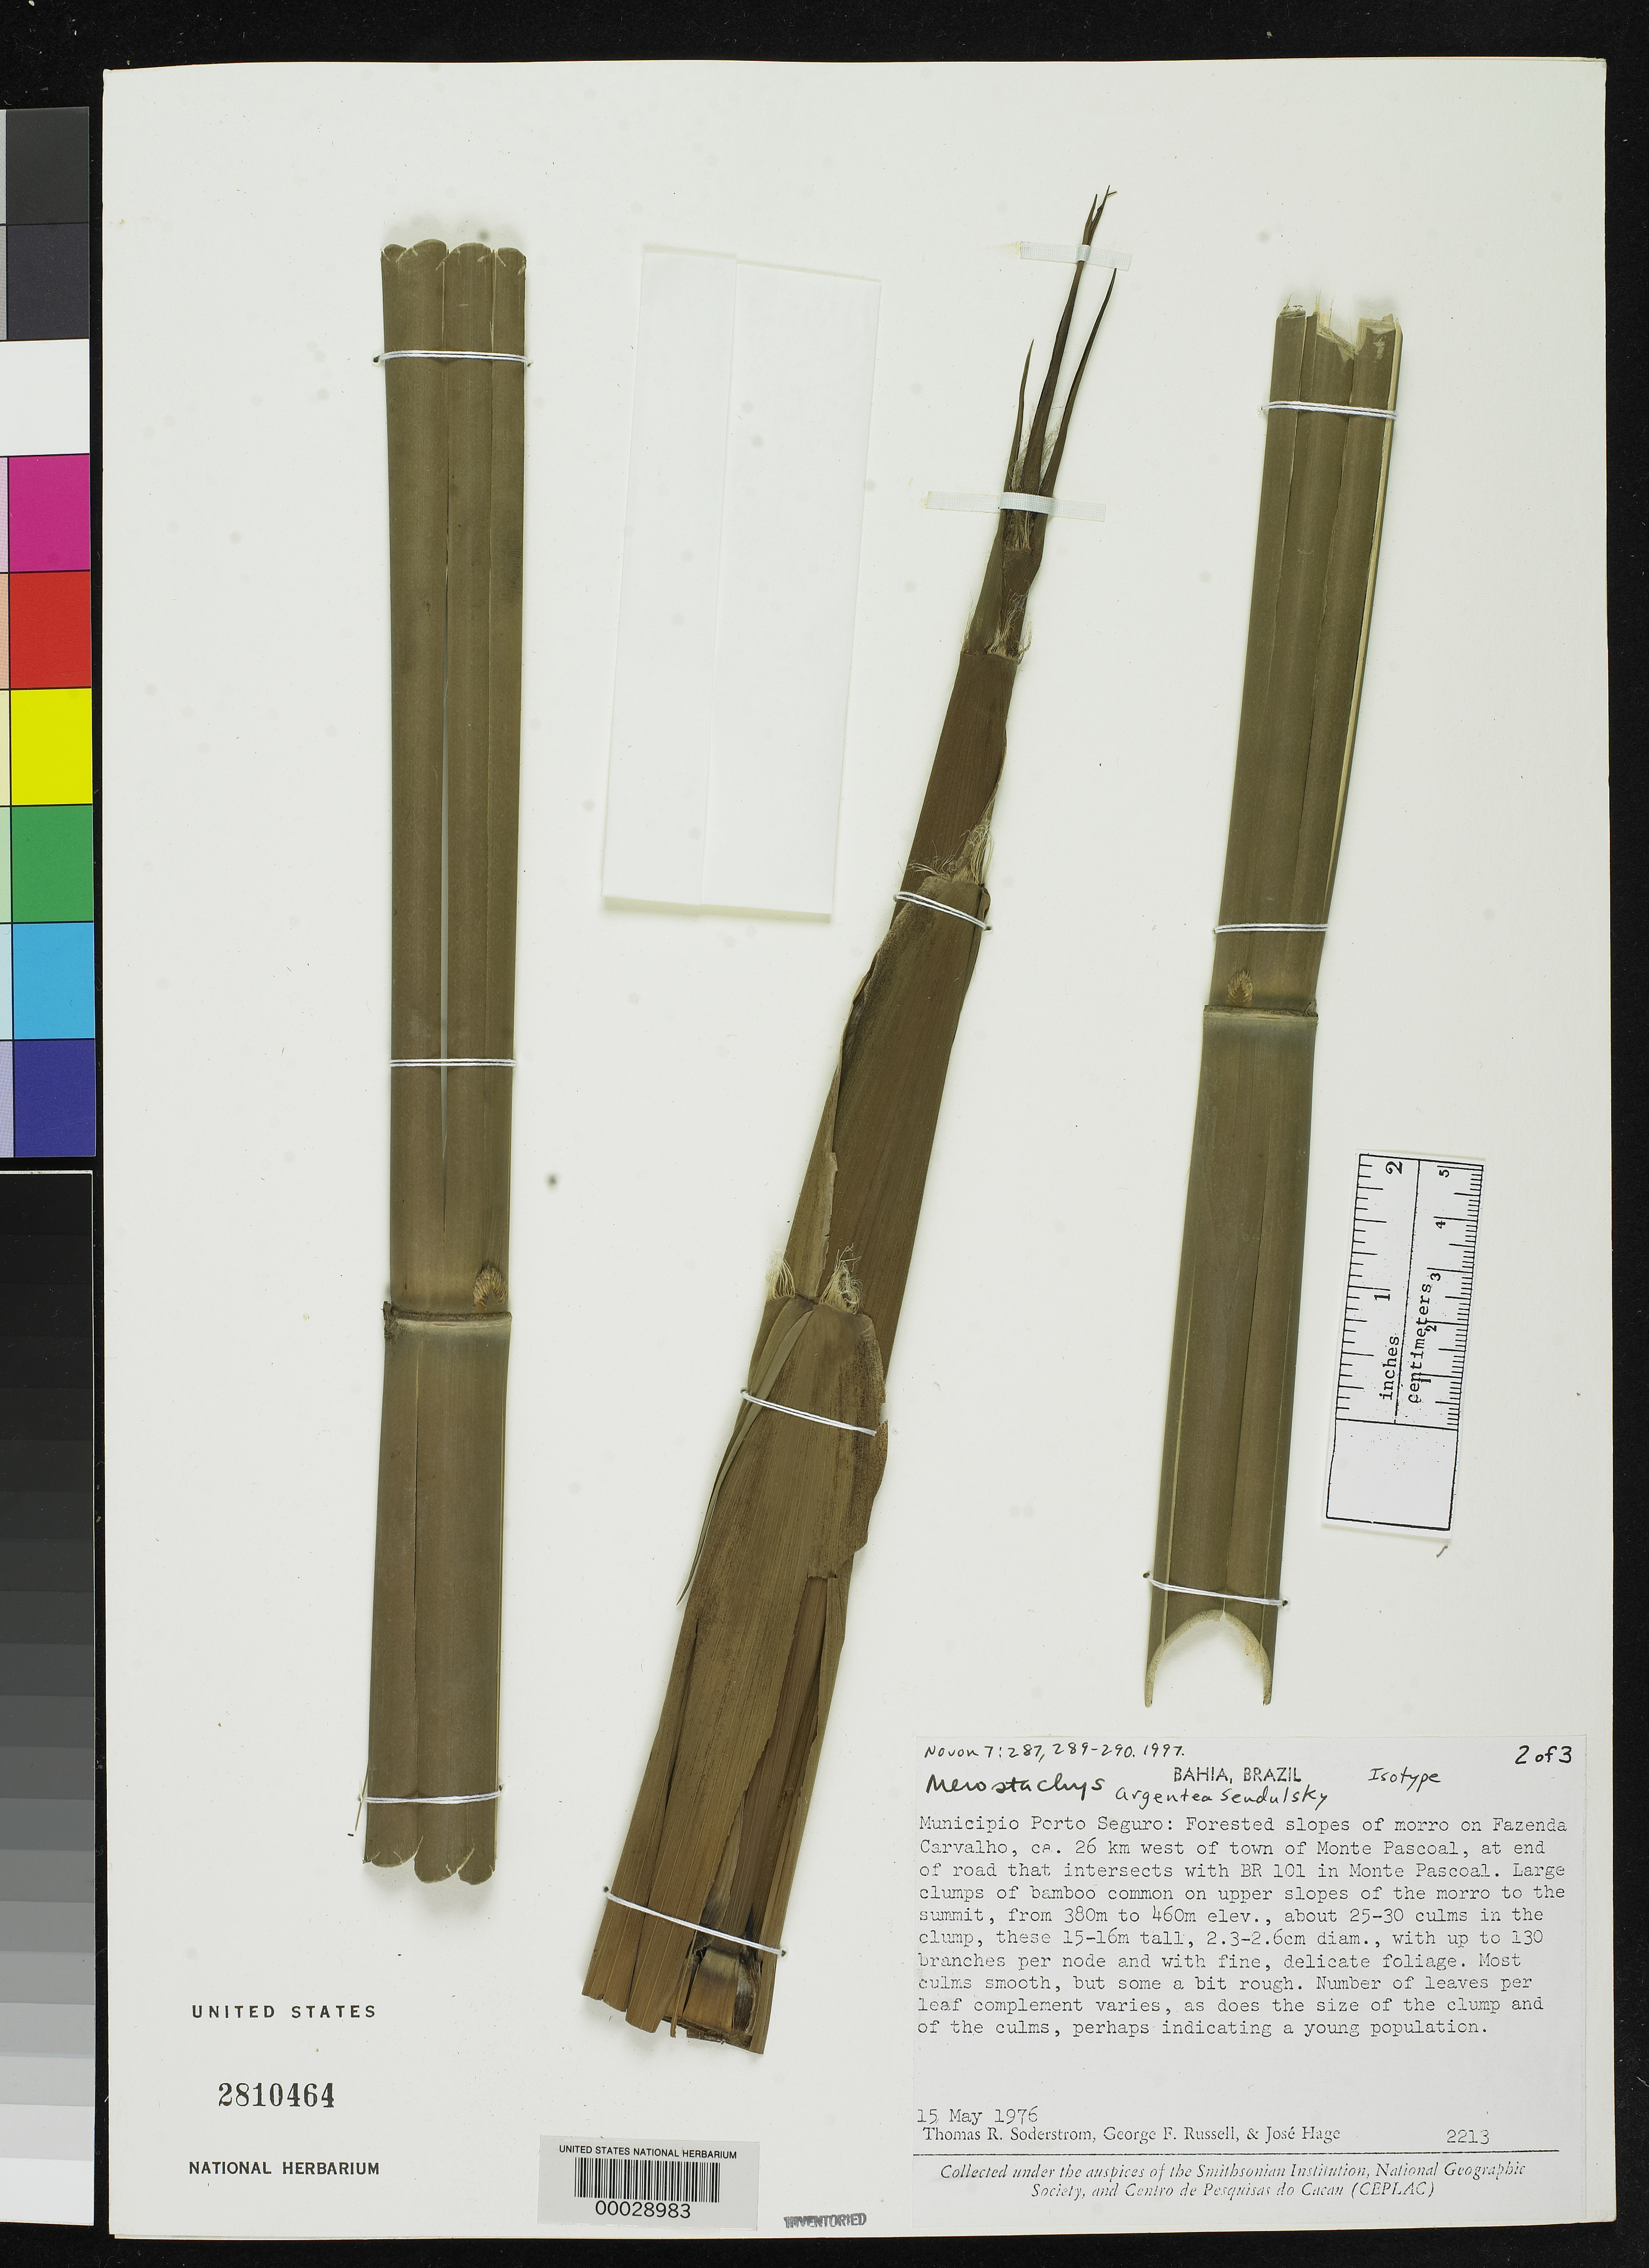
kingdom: Plantae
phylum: Tracheophyta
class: Liliopsida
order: Poales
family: Poaceae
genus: Merostachys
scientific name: Merostachys argentea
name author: Send.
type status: Isotype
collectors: T. R. Soderstrom, G. Russell & J. Hage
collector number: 2213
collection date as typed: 15 May 1976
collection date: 1976-05-15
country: Brazil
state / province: Bahia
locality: Municipio Port Seguro: forested slopes of morro on Fazenda Carvalho, ca. 26 km west of town of Monte Pascoal, at end of road that intersects with BR 101 in Monte Pascoal.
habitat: Large clumps of bamboo common on upper slopes of the morro to the summit.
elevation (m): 380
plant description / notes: Holotype at CEPEC.; Isotype mounted on 3 sheets.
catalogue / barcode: US 2810464